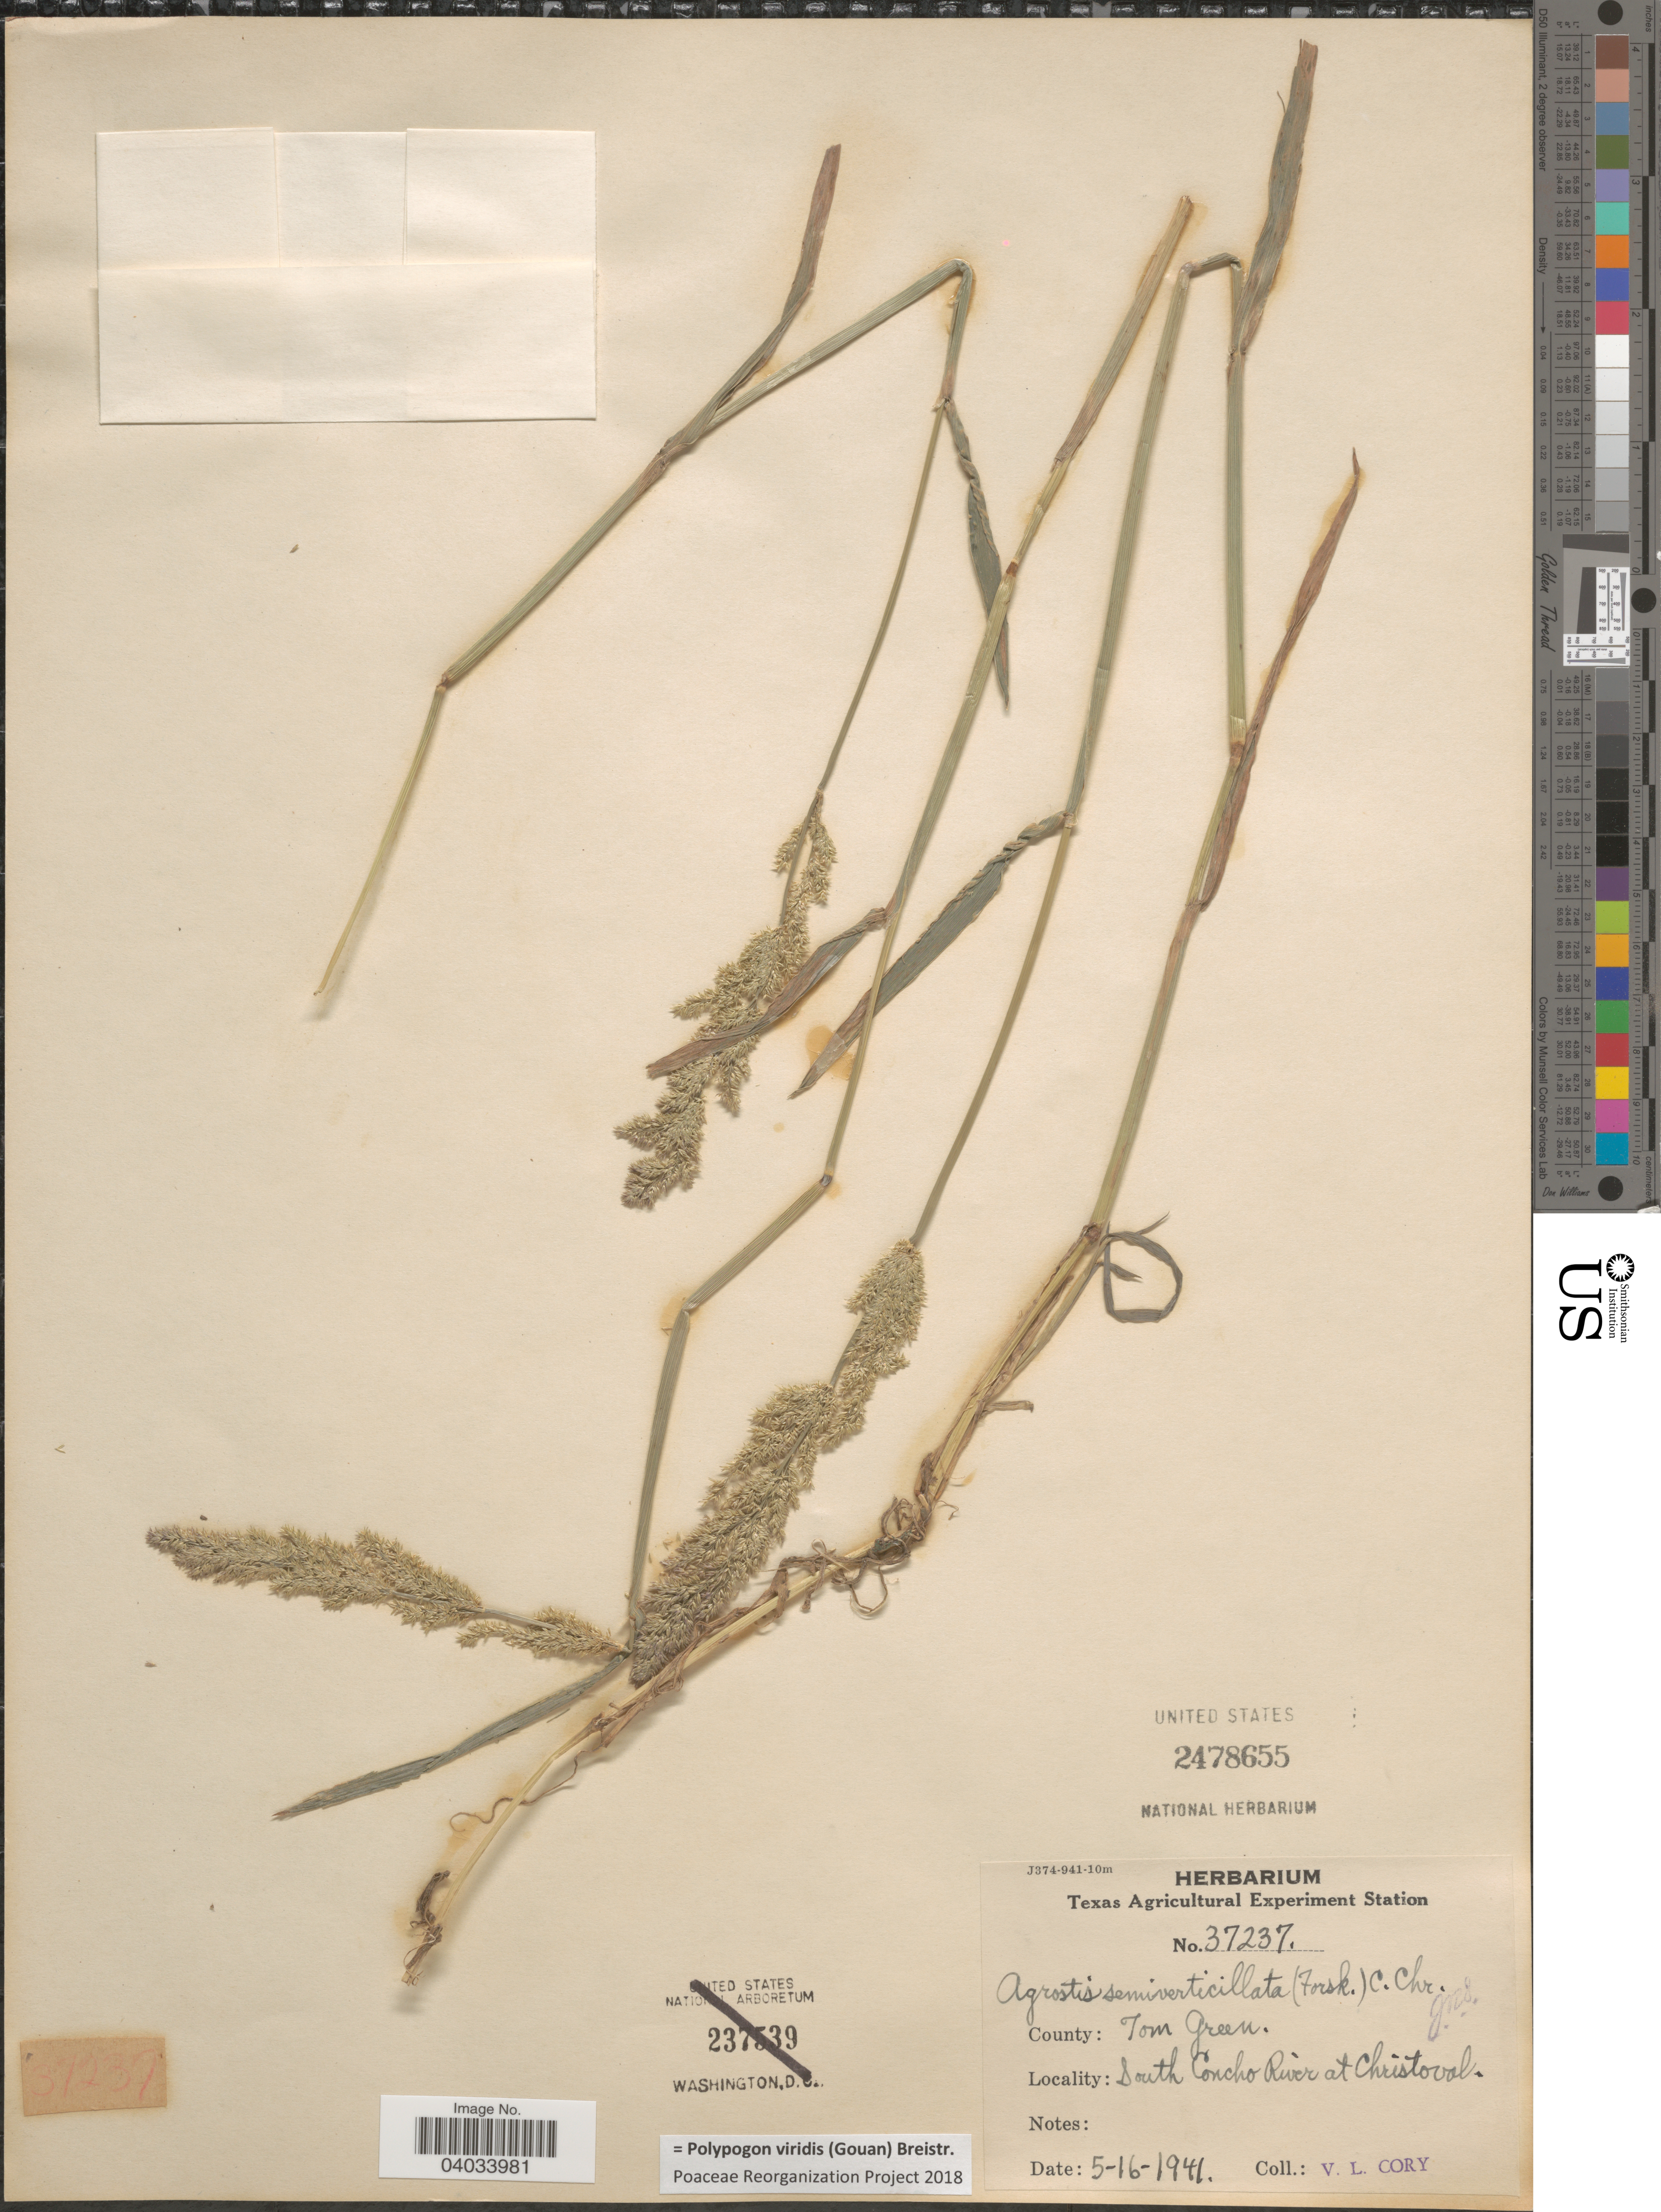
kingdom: Plantae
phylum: Tracheophyta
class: Liliopsida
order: Poales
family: Poaceae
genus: Polypogon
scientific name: Polypogon viridis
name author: (Gouan) Breistroffer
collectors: V. Cory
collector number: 37237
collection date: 1941-05-16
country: United States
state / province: Texas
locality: County: Tom Green. South Concho River at Christoval.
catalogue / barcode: US 2478655